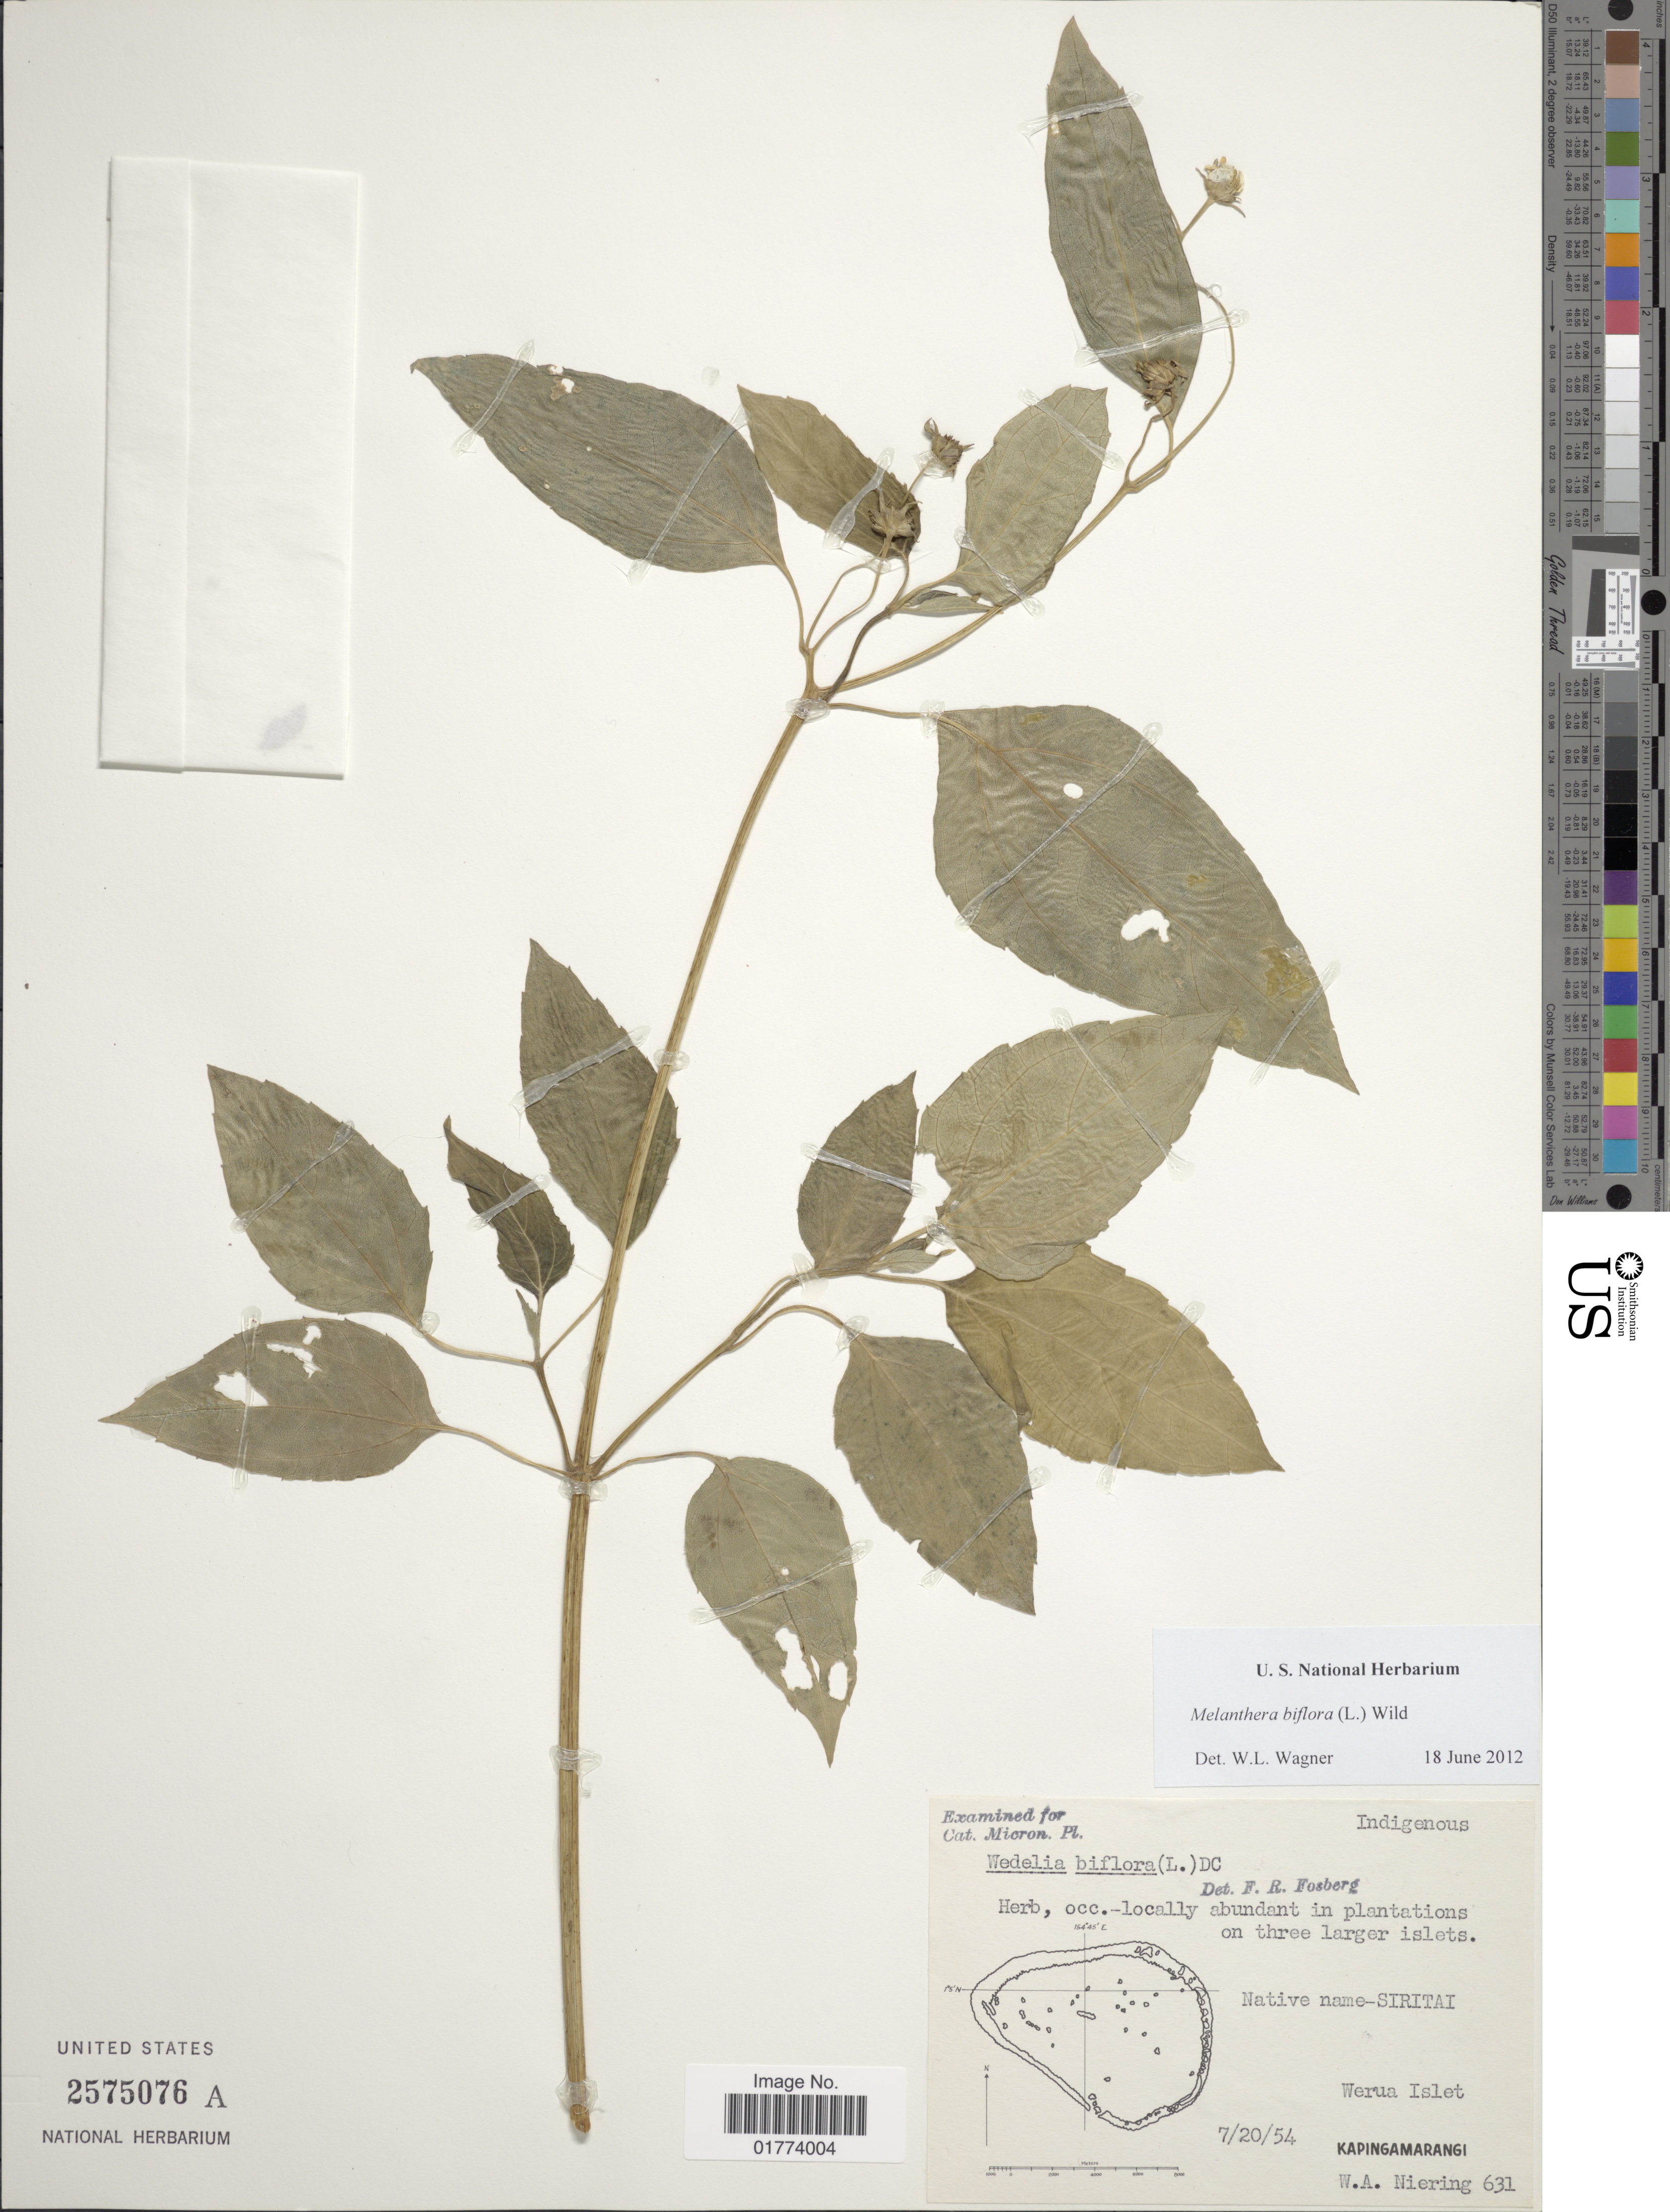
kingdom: Plantae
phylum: Tracheophyta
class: Magnoliopsida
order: Asterales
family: Asteraceae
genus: Wollastonia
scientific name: Wollastonia biflora var. biflora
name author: (L.) DC.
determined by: Wagner, W. L., (BOT), Smithsonian Institution - National Museum of Natural History (UNITED STATES)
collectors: W. Niering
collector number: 631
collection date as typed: Transcribed d/m/y: 20/7/54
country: Micronesia, Federated States of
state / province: Pohnpei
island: Kapingamarangi Atoll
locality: Werua Islet, Kapingamarangi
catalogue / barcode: US 2575076A